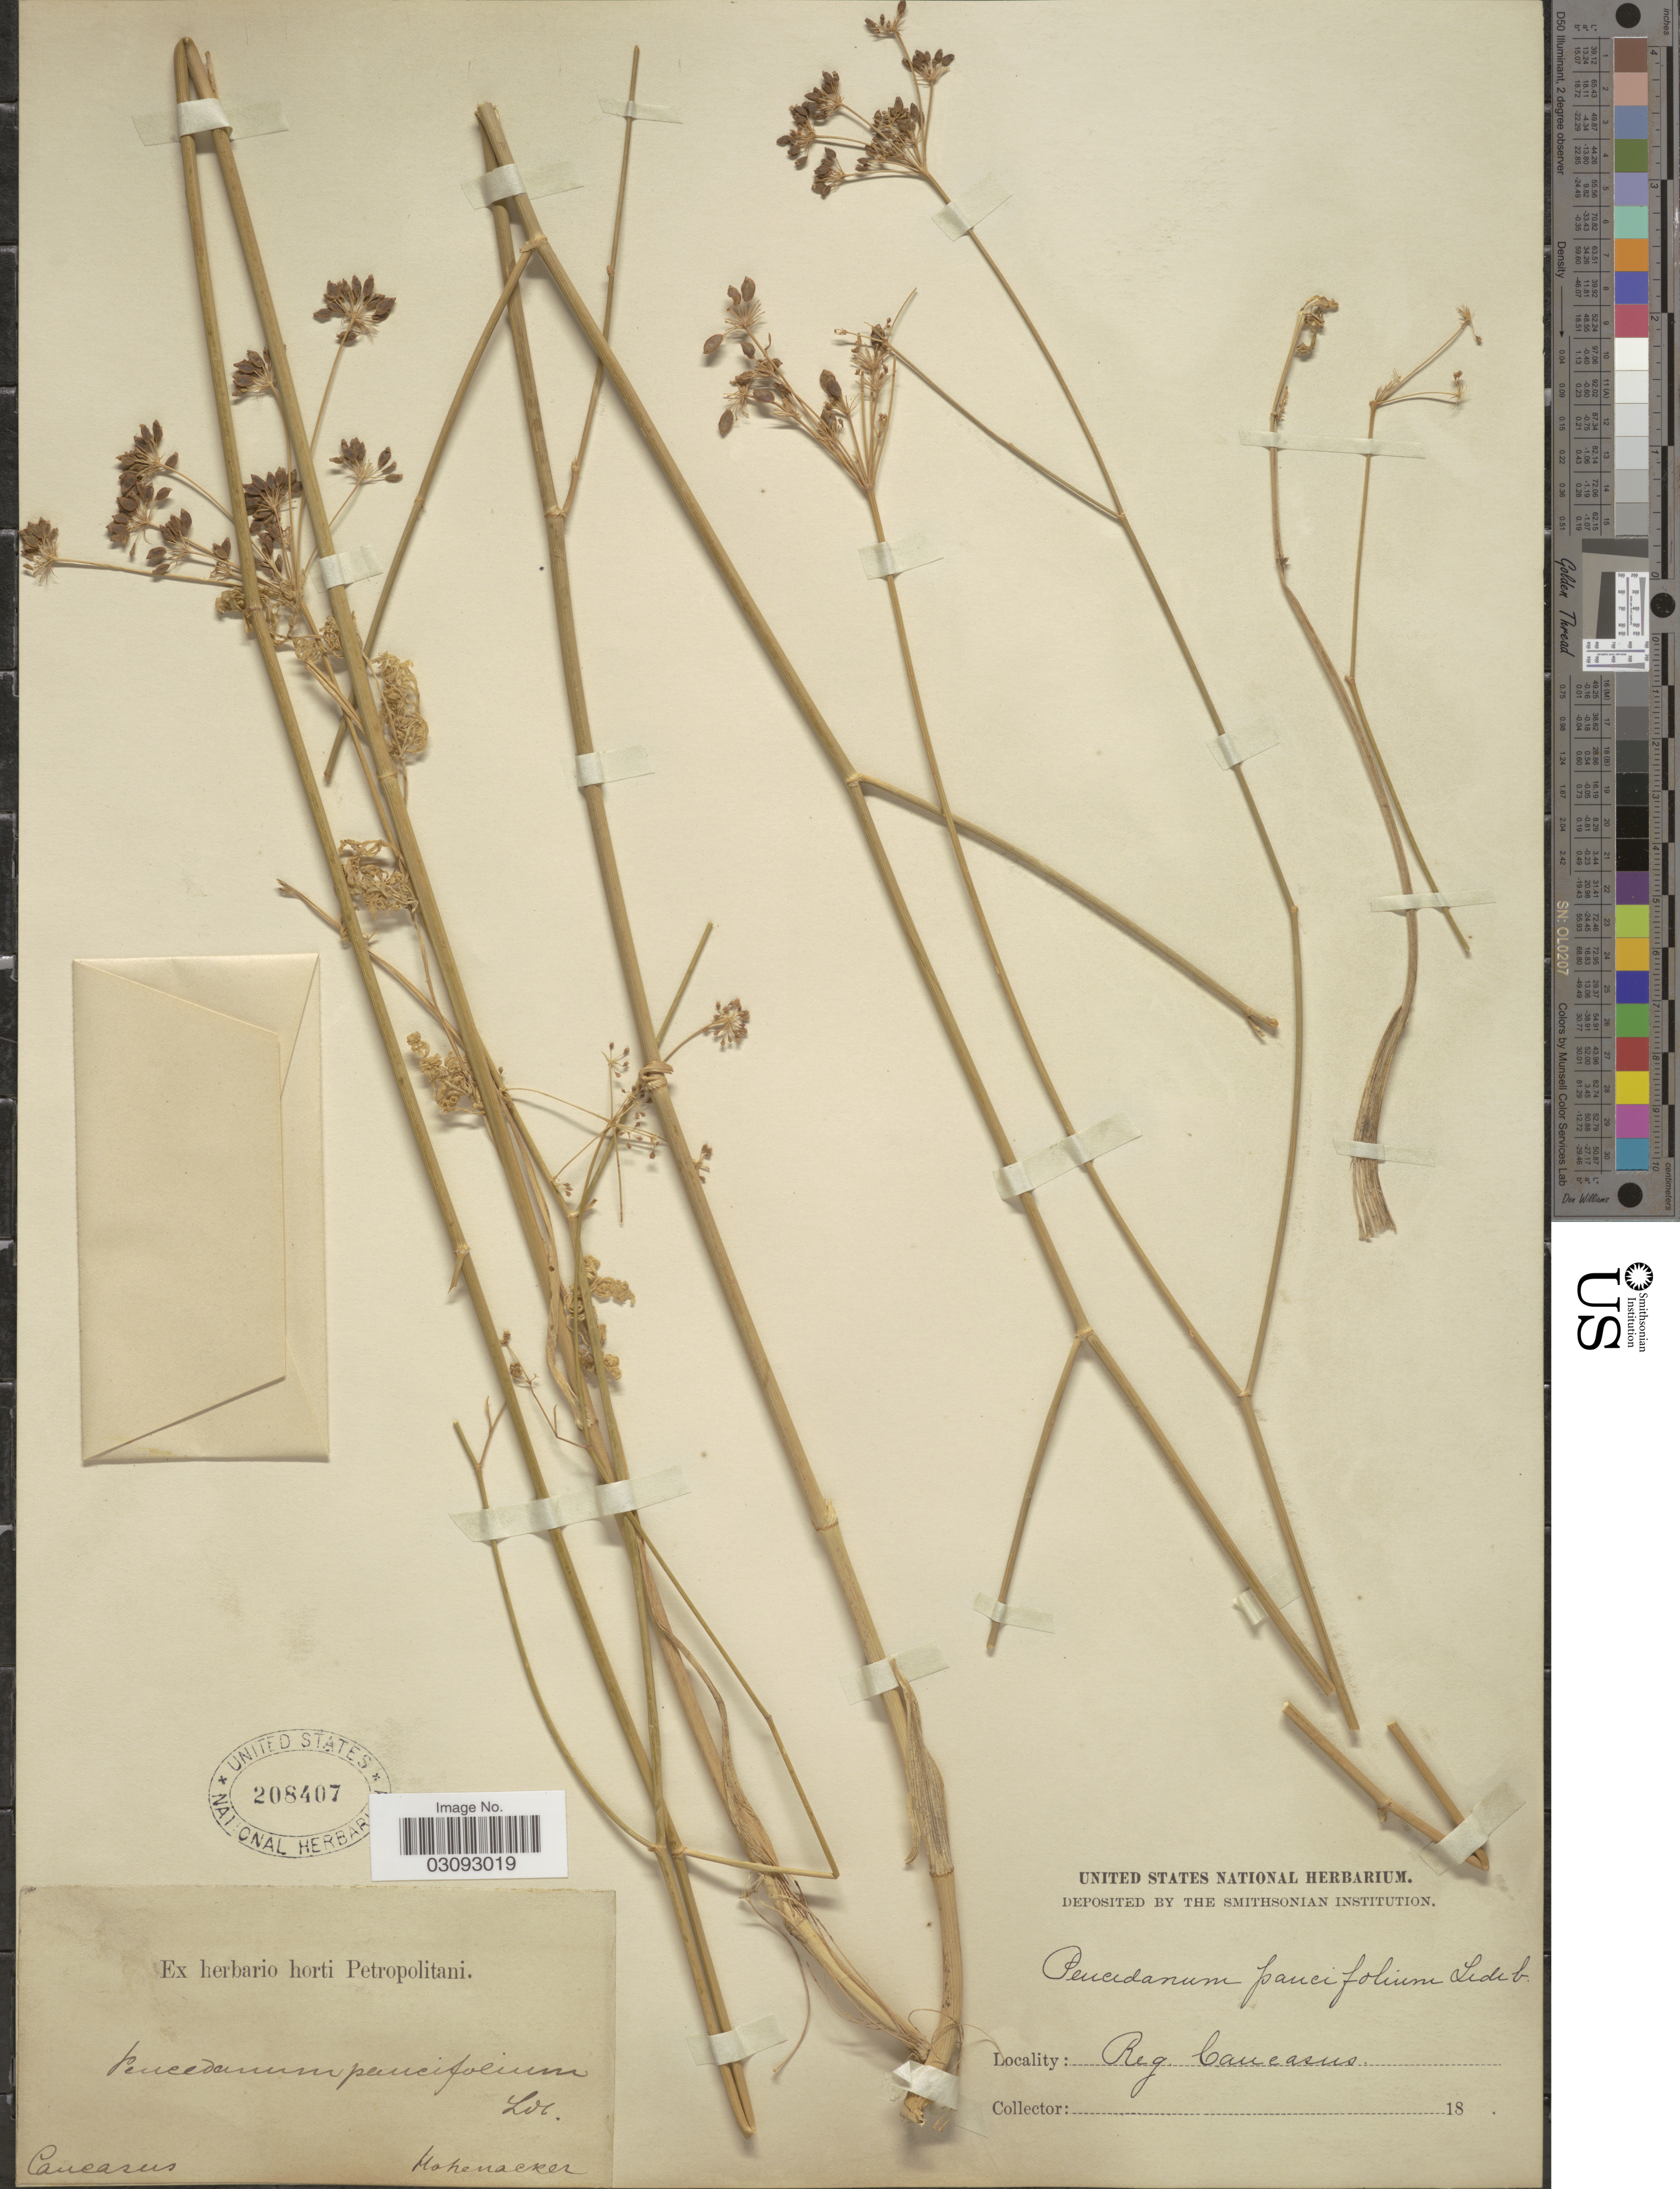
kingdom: Plantae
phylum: Tracheophyta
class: Magnoliopsida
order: Apiales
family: Apiaceae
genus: Peucedanum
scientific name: Peucedanum paucifolium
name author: Ledeb.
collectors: Hohenacker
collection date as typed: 18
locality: Reg. Caucasus.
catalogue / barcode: US 208407